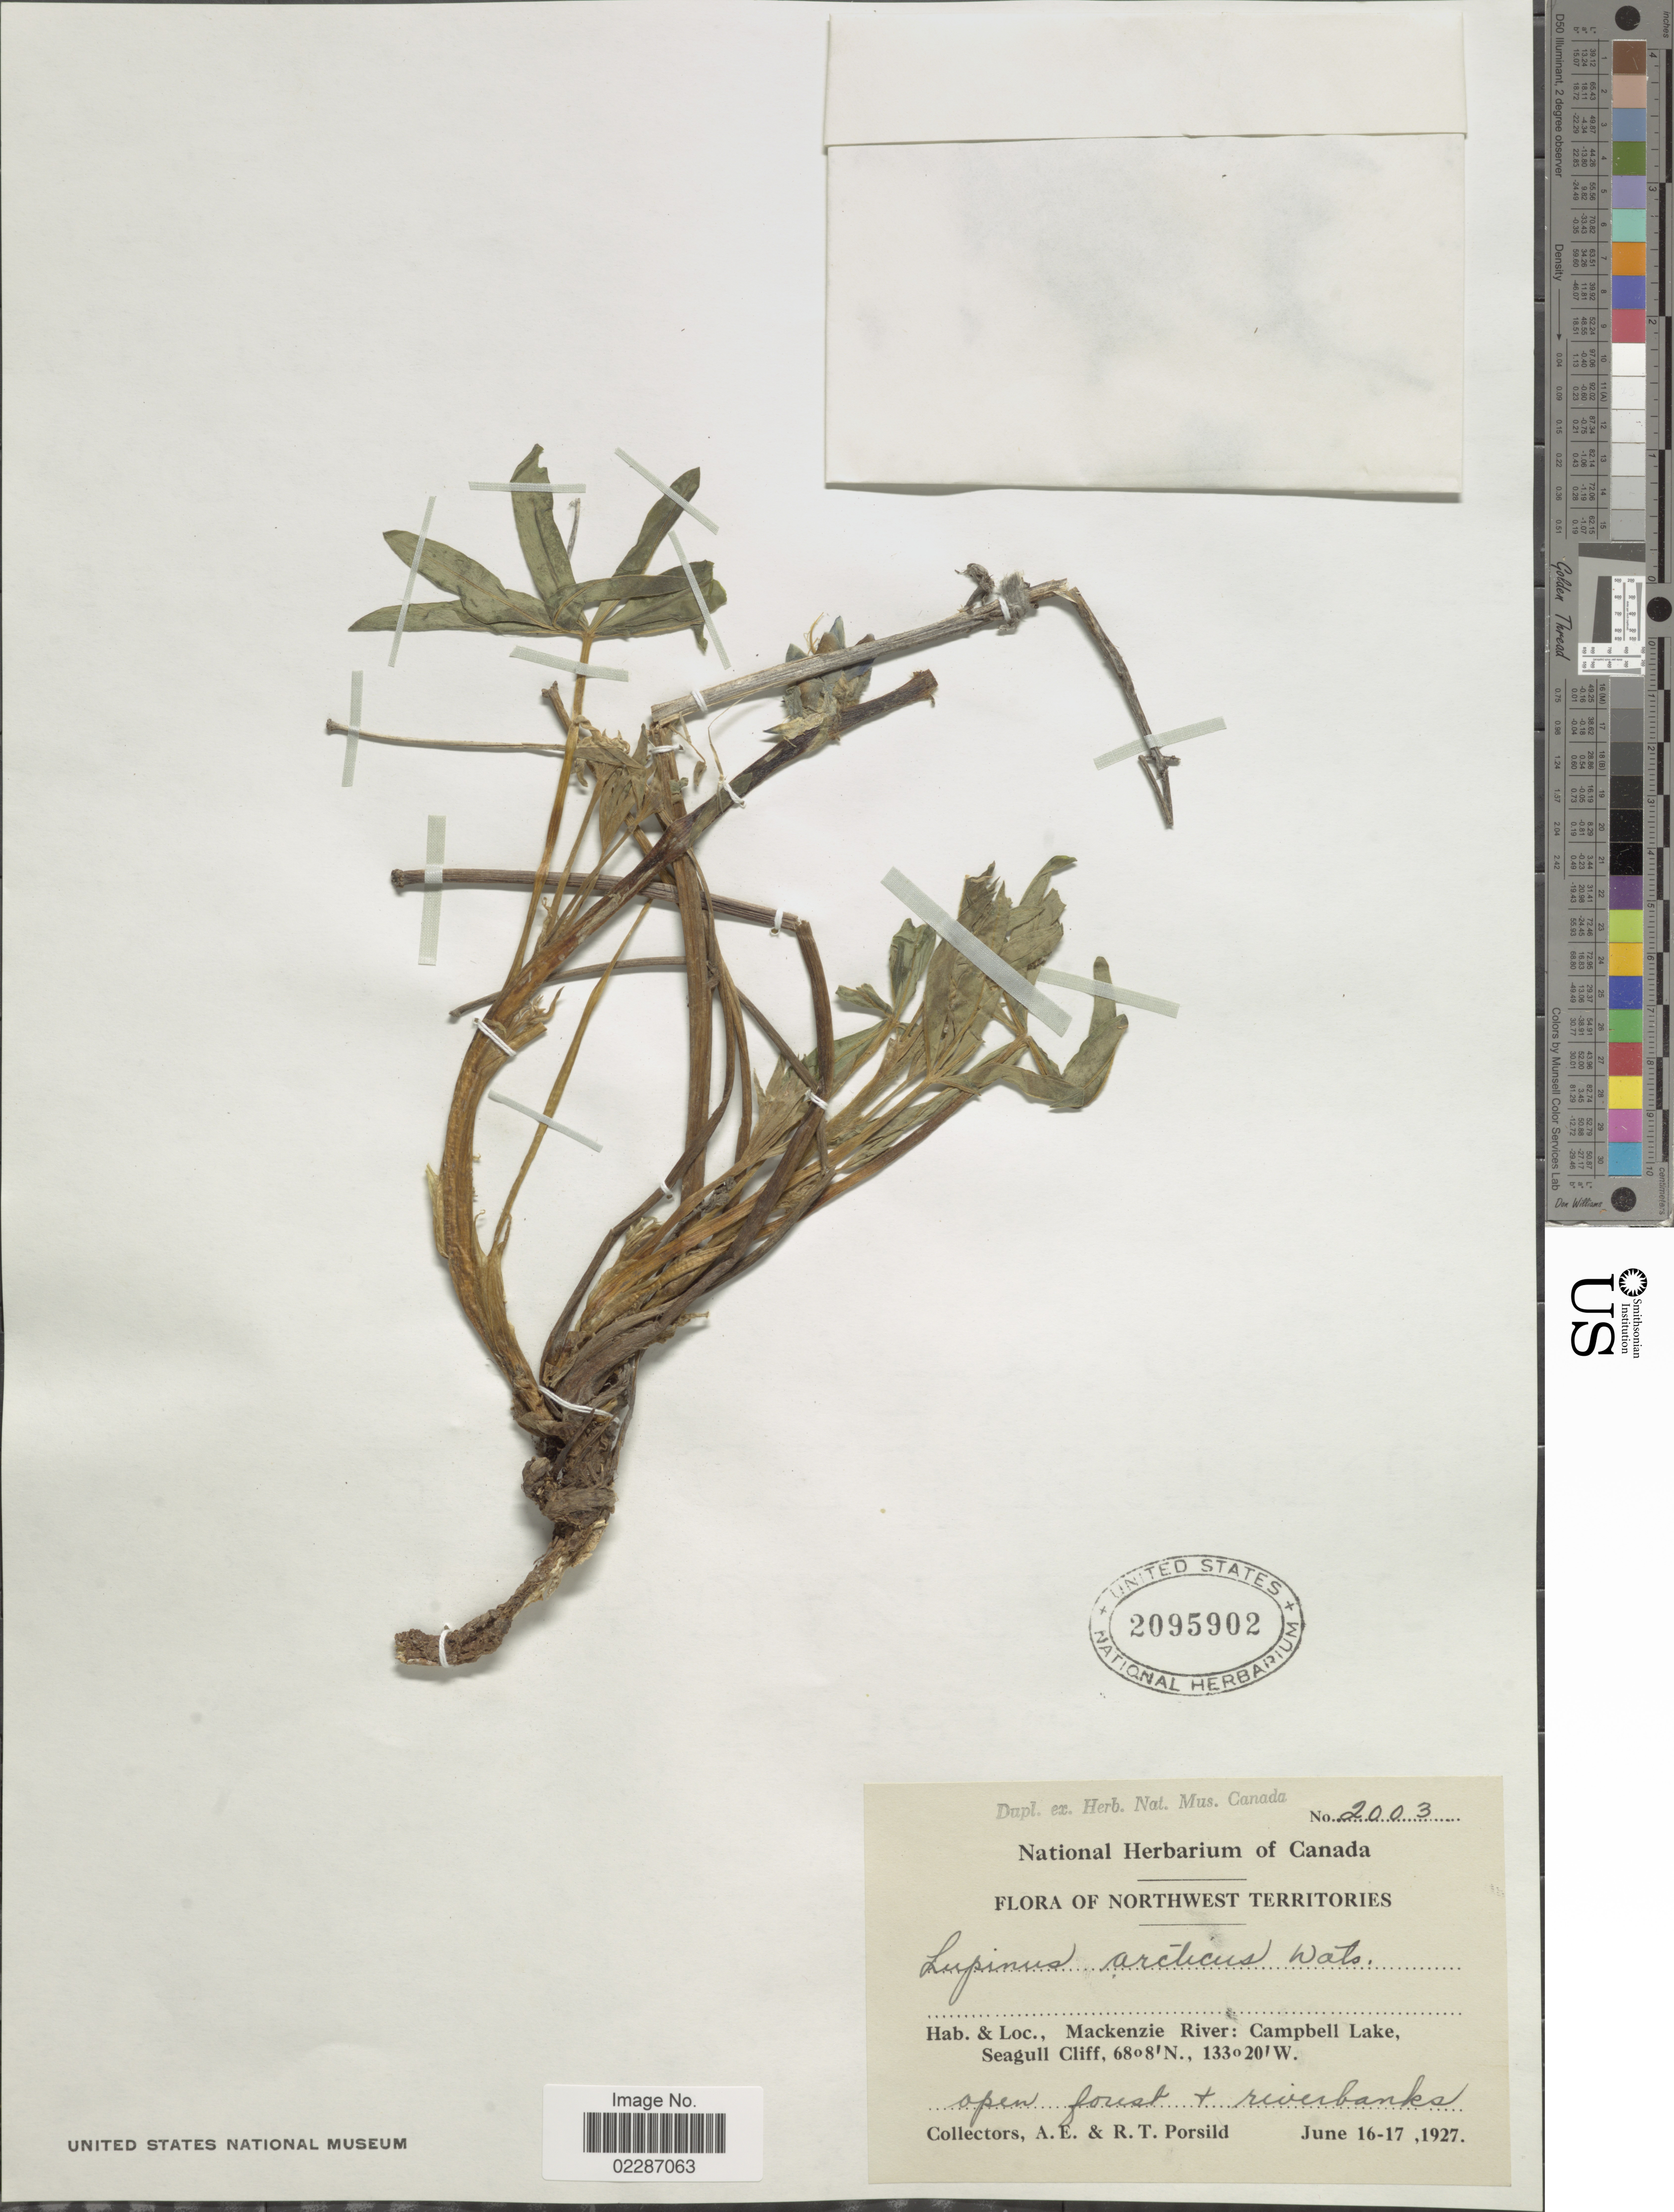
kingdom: Plantae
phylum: Tracheophyta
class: Magnoliopsida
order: Fabales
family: Fabaceae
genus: Lupinus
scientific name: Lupinus arcticus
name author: S. Watson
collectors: A. E. Porsild & R. T. Porsild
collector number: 2003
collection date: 1927-06-16/1927-06-17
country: Canada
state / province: Northwest Territories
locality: Mackenzie River: Campbell Lake, Seagull Cliff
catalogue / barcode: US 2095902